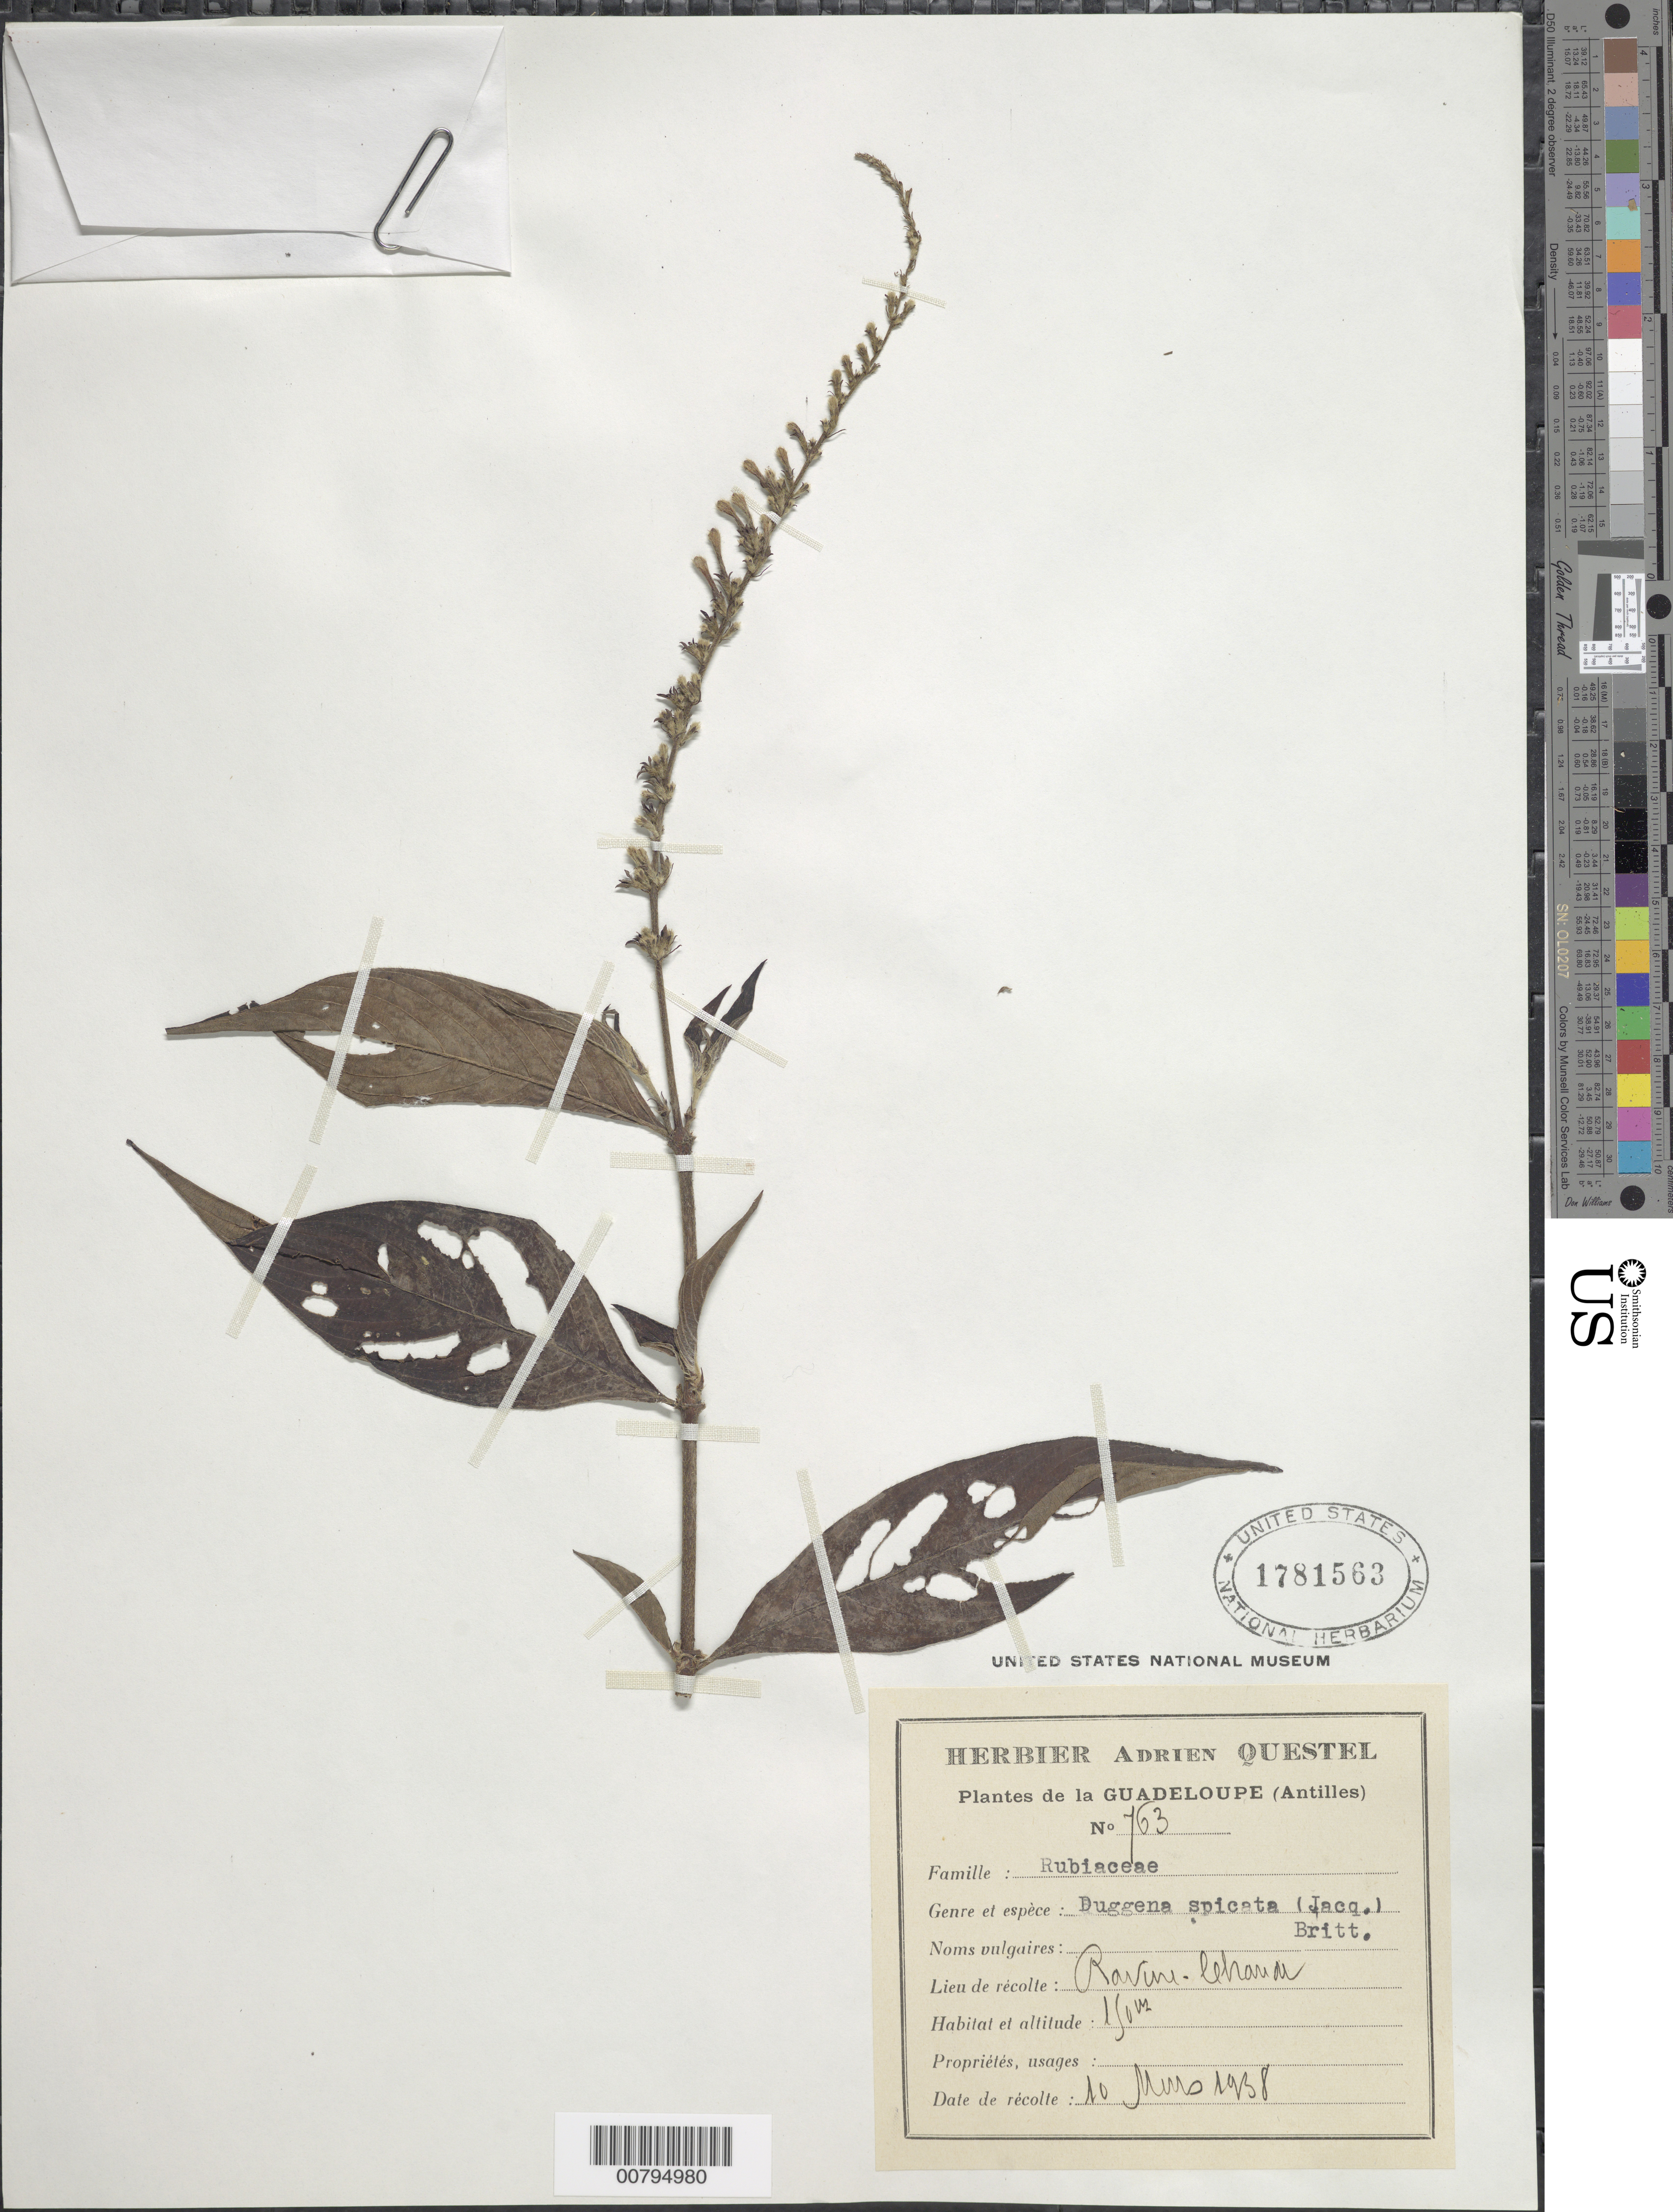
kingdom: Plantae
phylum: Tracheophyta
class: Magnoliopsida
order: Gentianales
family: Rubiaceae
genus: Gonzalagunia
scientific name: Gonzalagunia hirsuta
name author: Schum.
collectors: A. Questel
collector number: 763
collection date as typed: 10 Mar 1938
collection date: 1938-03-10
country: Guadeloupe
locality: Ravine-le hanou (sp?)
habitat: Ravine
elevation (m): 150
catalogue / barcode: US 1781563